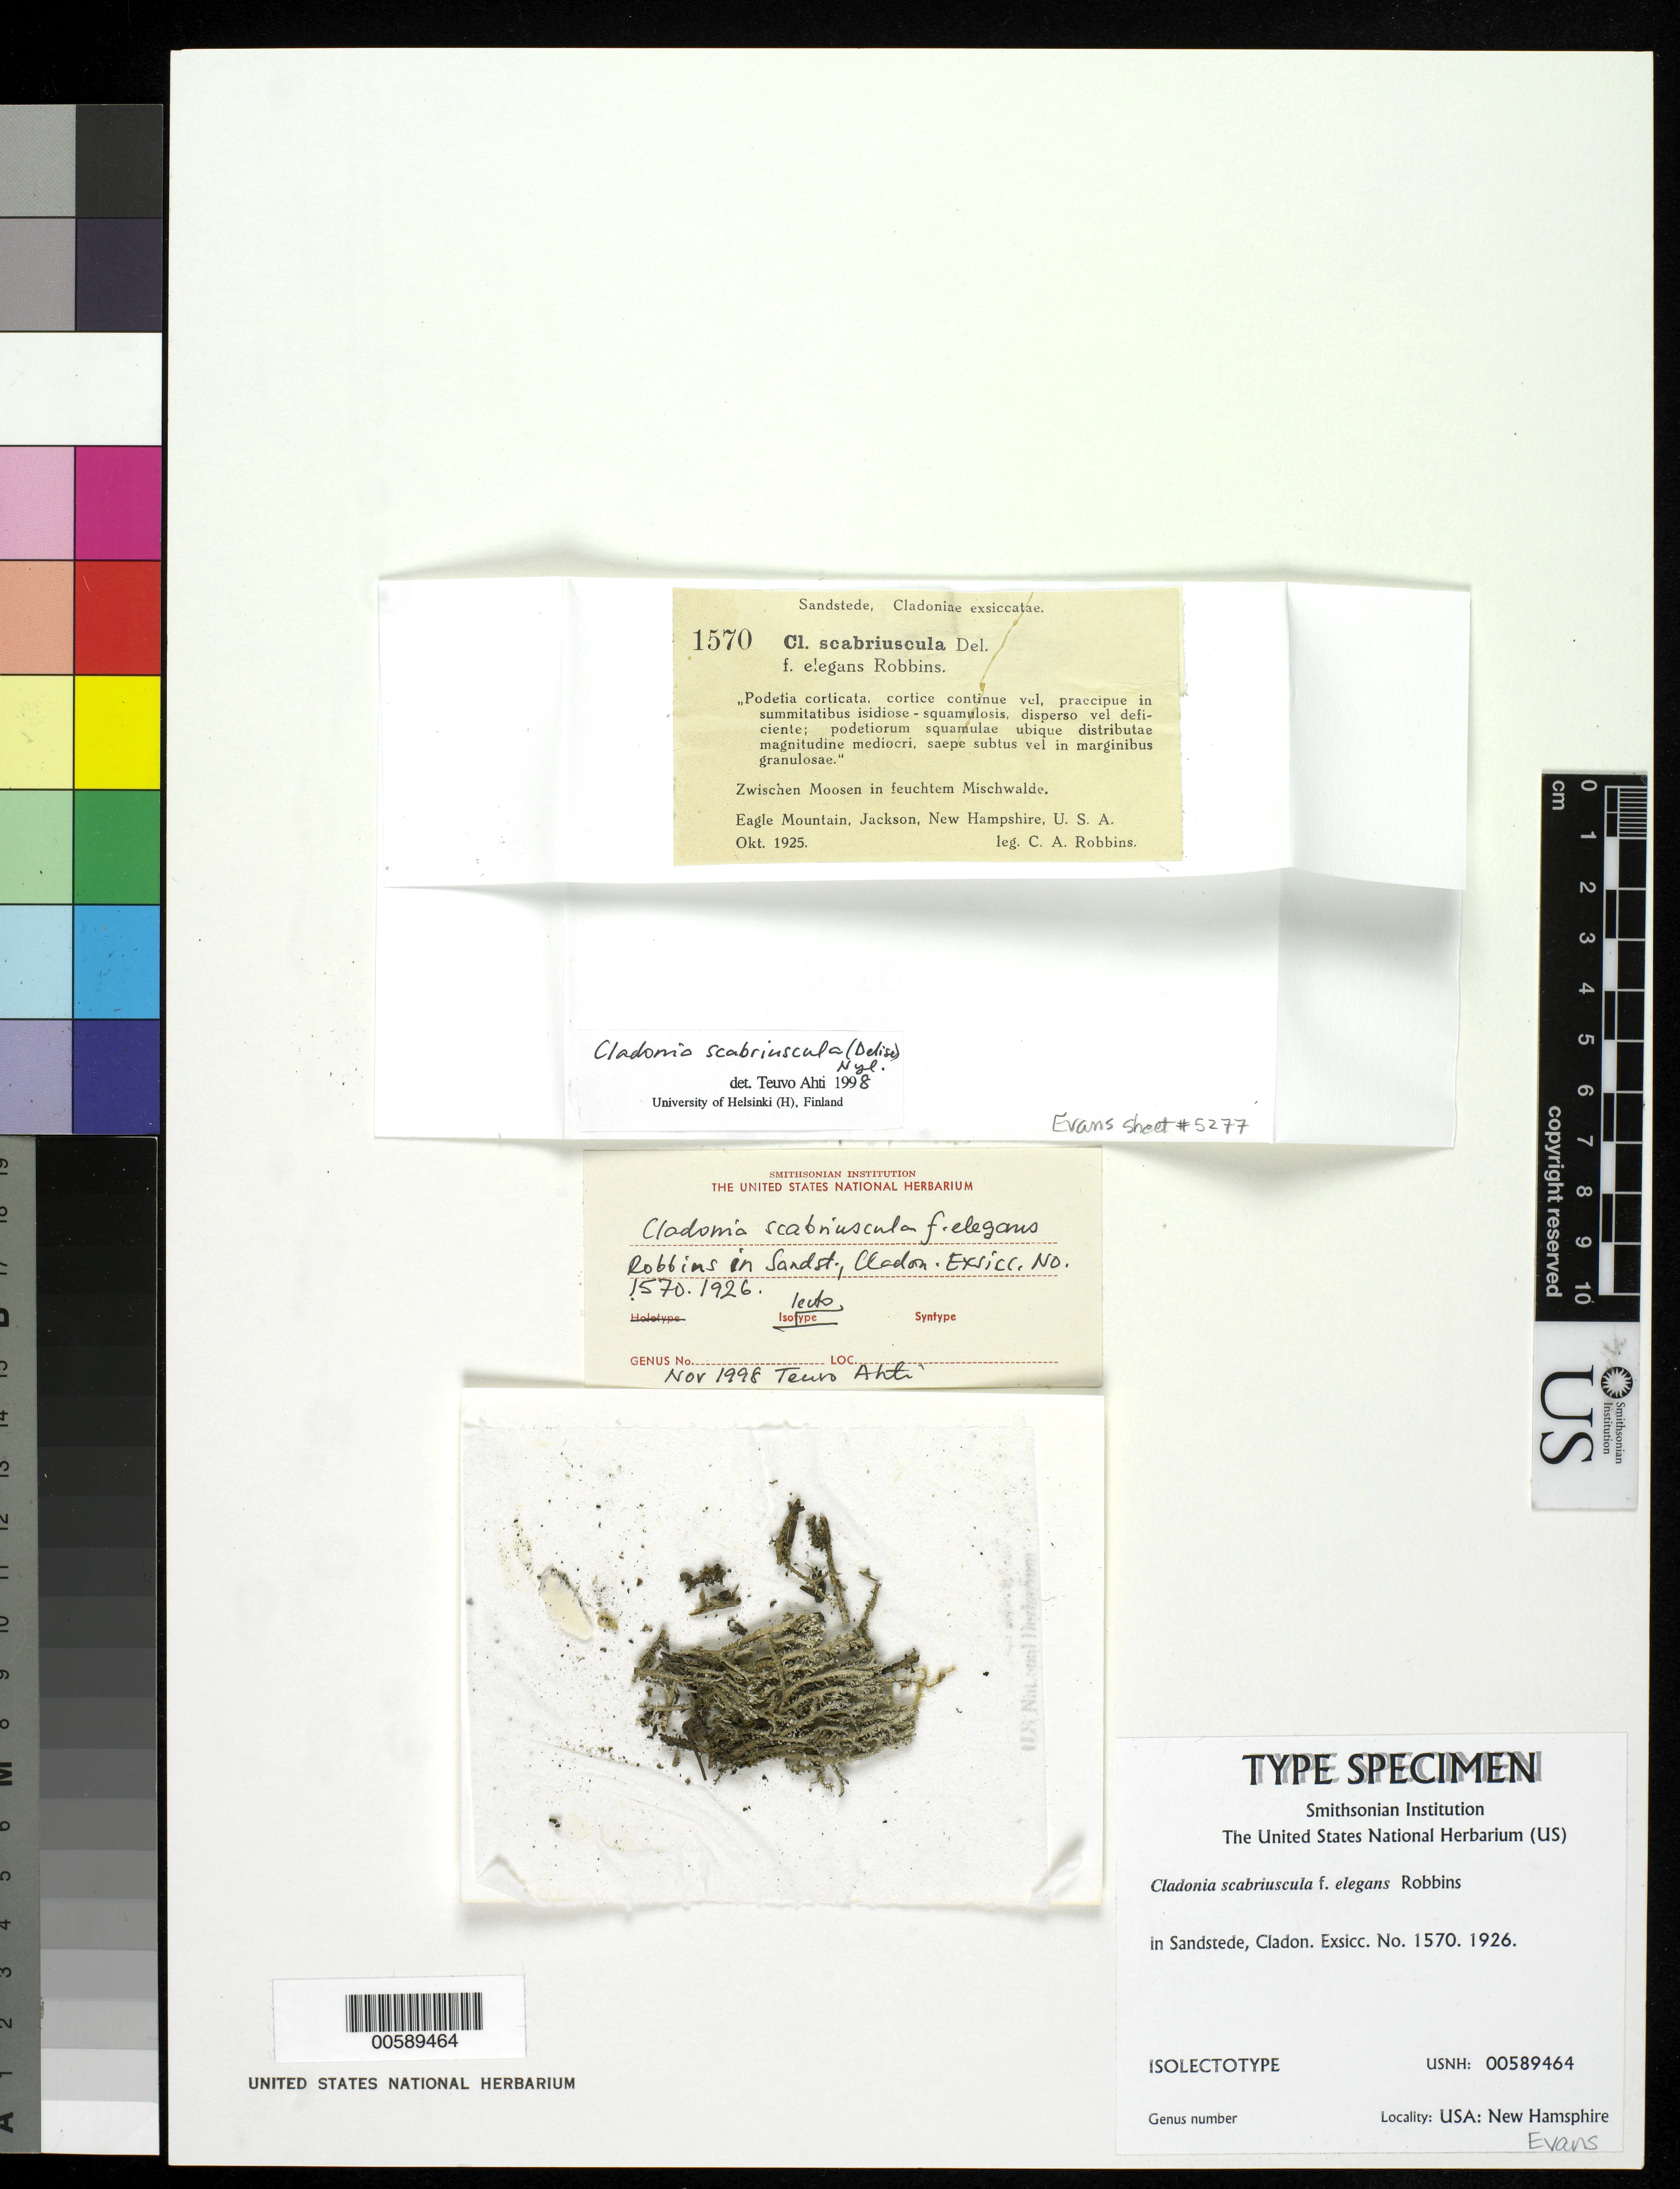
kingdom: Fungi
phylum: Ascomycota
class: Lecanoromycetes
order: Lecanorales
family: Cladoniaceae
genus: Cladonia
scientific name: Cladonia scabriuscula f. elegans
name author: Robbins in Sandst.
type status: Isolectotype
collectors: C. A. Robbins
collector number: Sandst., Clad. Exs. 1570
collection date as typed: Oct 1925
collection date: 1925-10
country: United States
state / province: New Hampshire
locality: Eagle Mountain, Jackson.